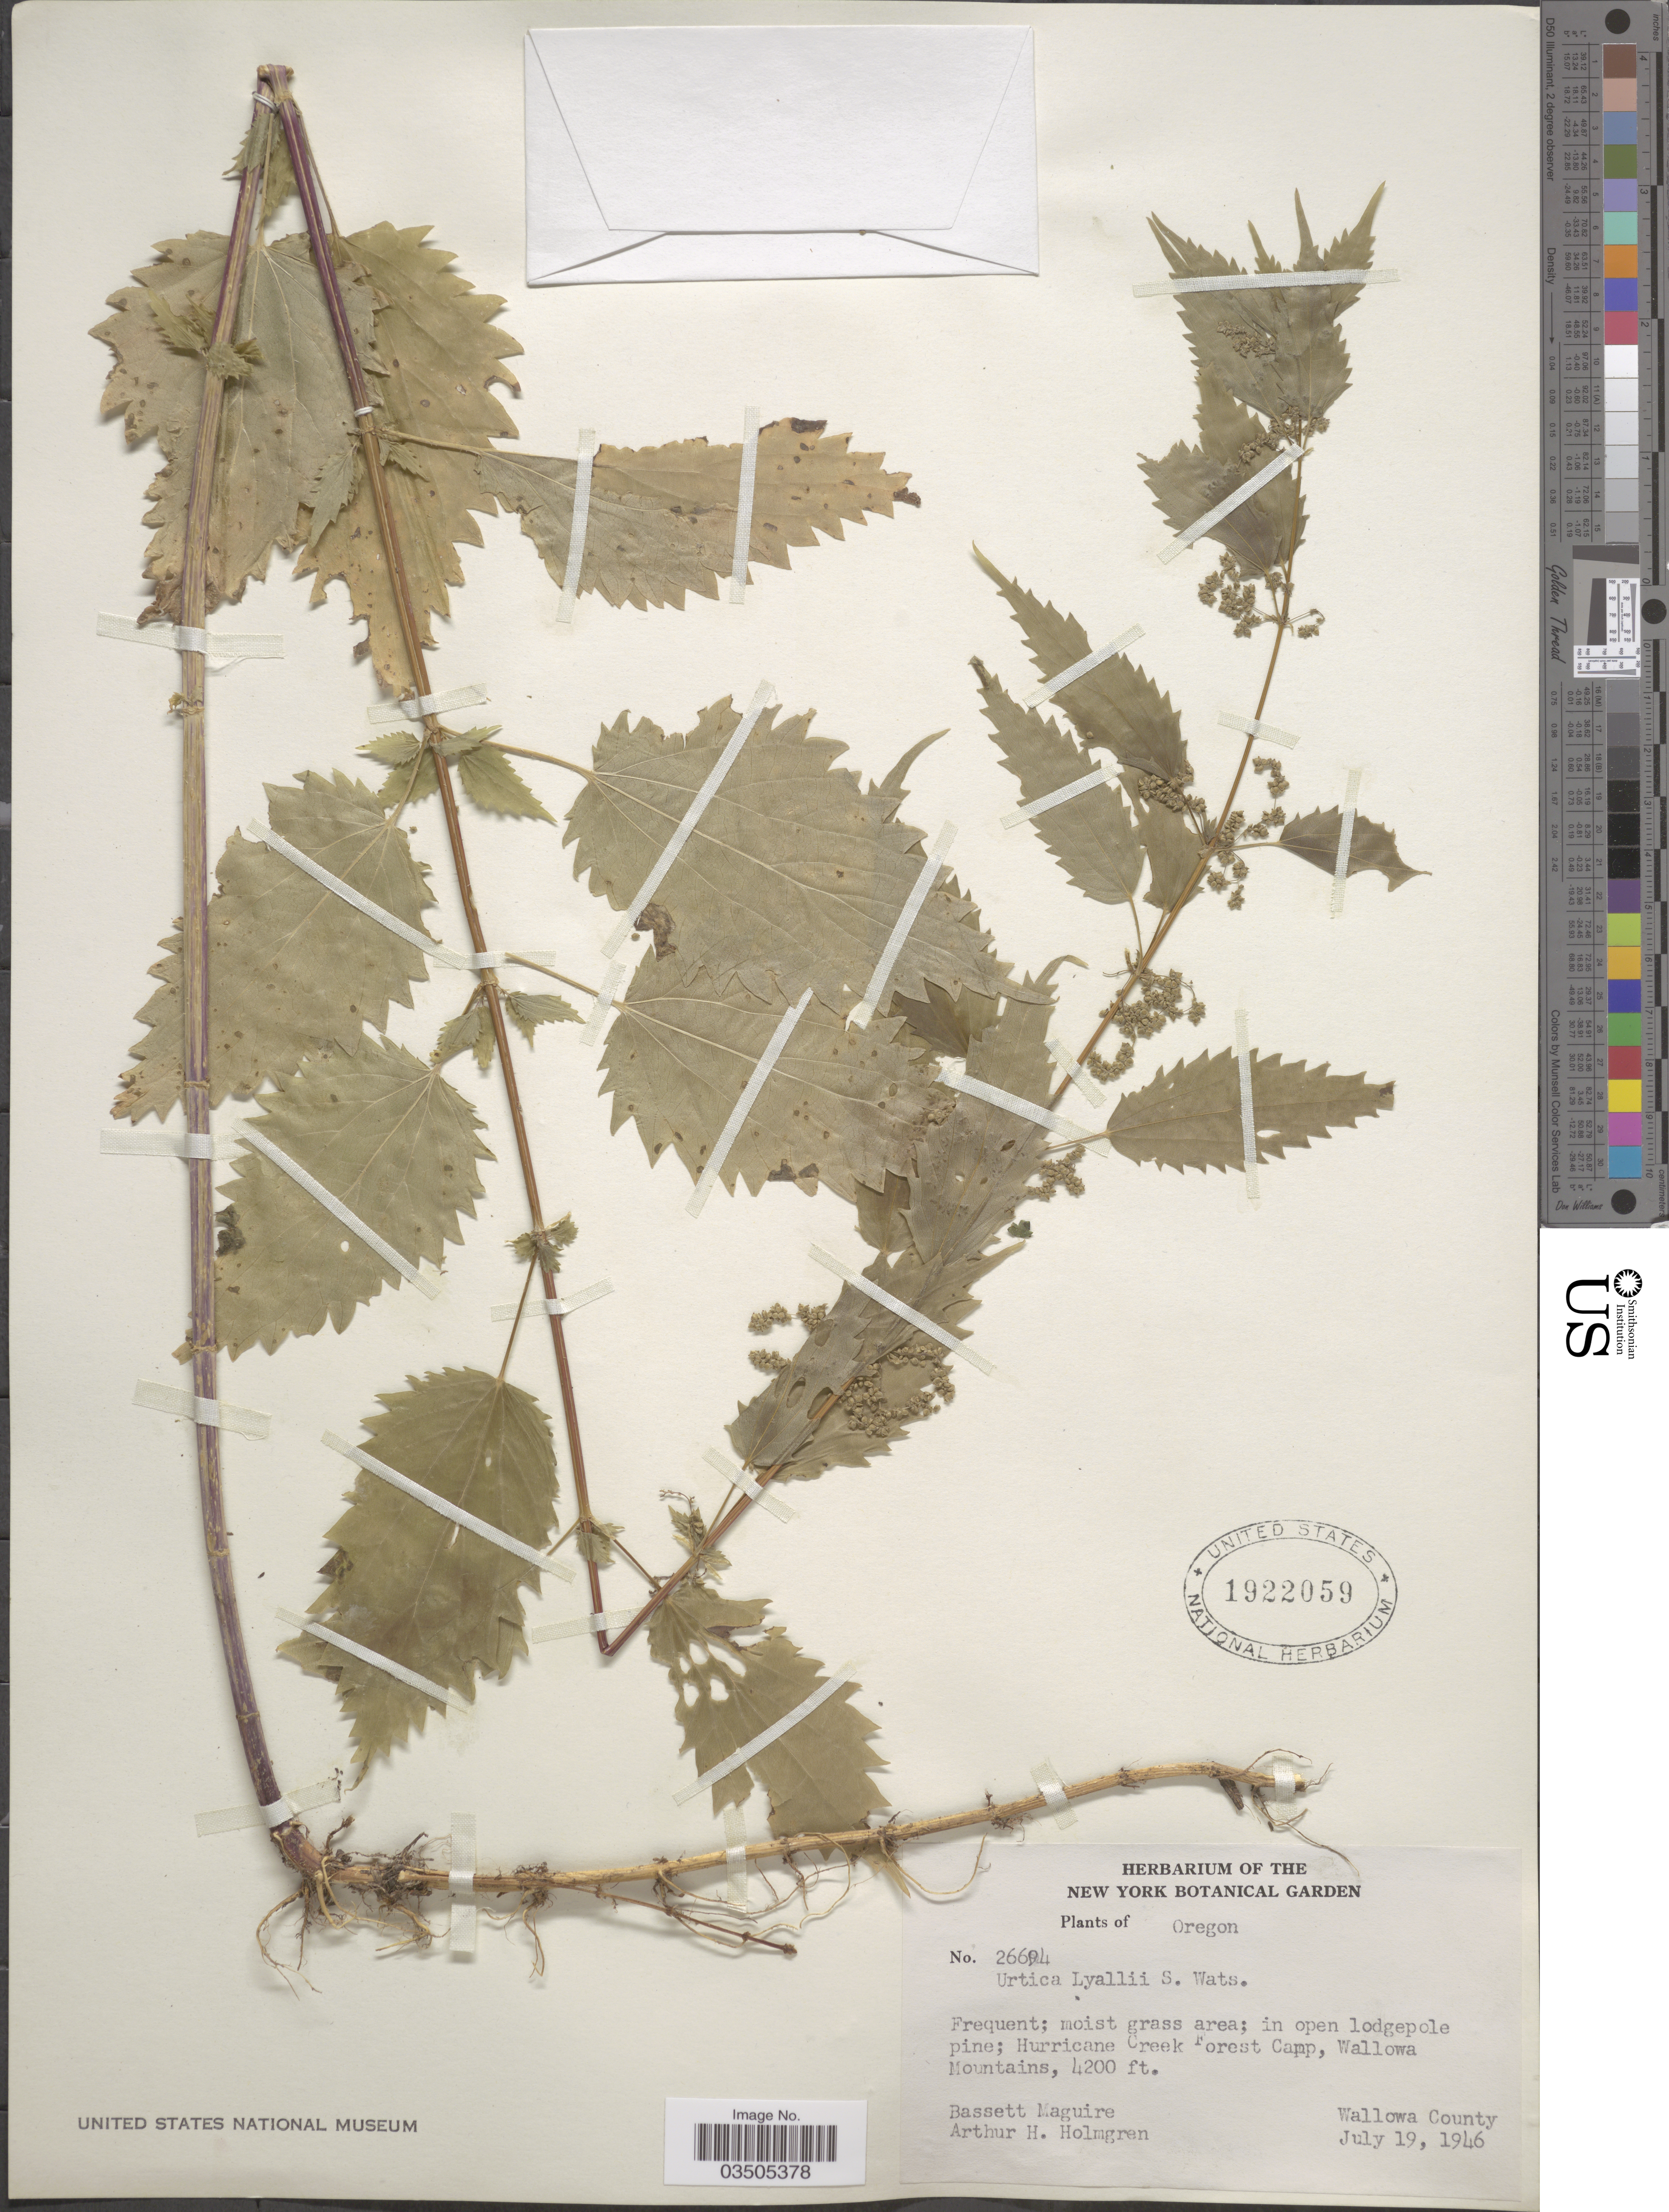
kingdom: Plantae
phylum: Tracheophyta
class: Magnoliopsida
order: Rosales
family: Urticaceae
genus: Urtica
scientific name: Urtica dioica subsp. gracilis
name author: L.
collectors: B. Maguire & A. H. Holmgren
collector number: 26694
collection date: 1946-07-19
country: United States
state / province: Oregon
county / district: Wallowa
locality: Hurricane Creek Forest Camp, Wallowa Mountains. Wallowa County.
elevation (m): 1280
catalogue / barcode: US 1922059